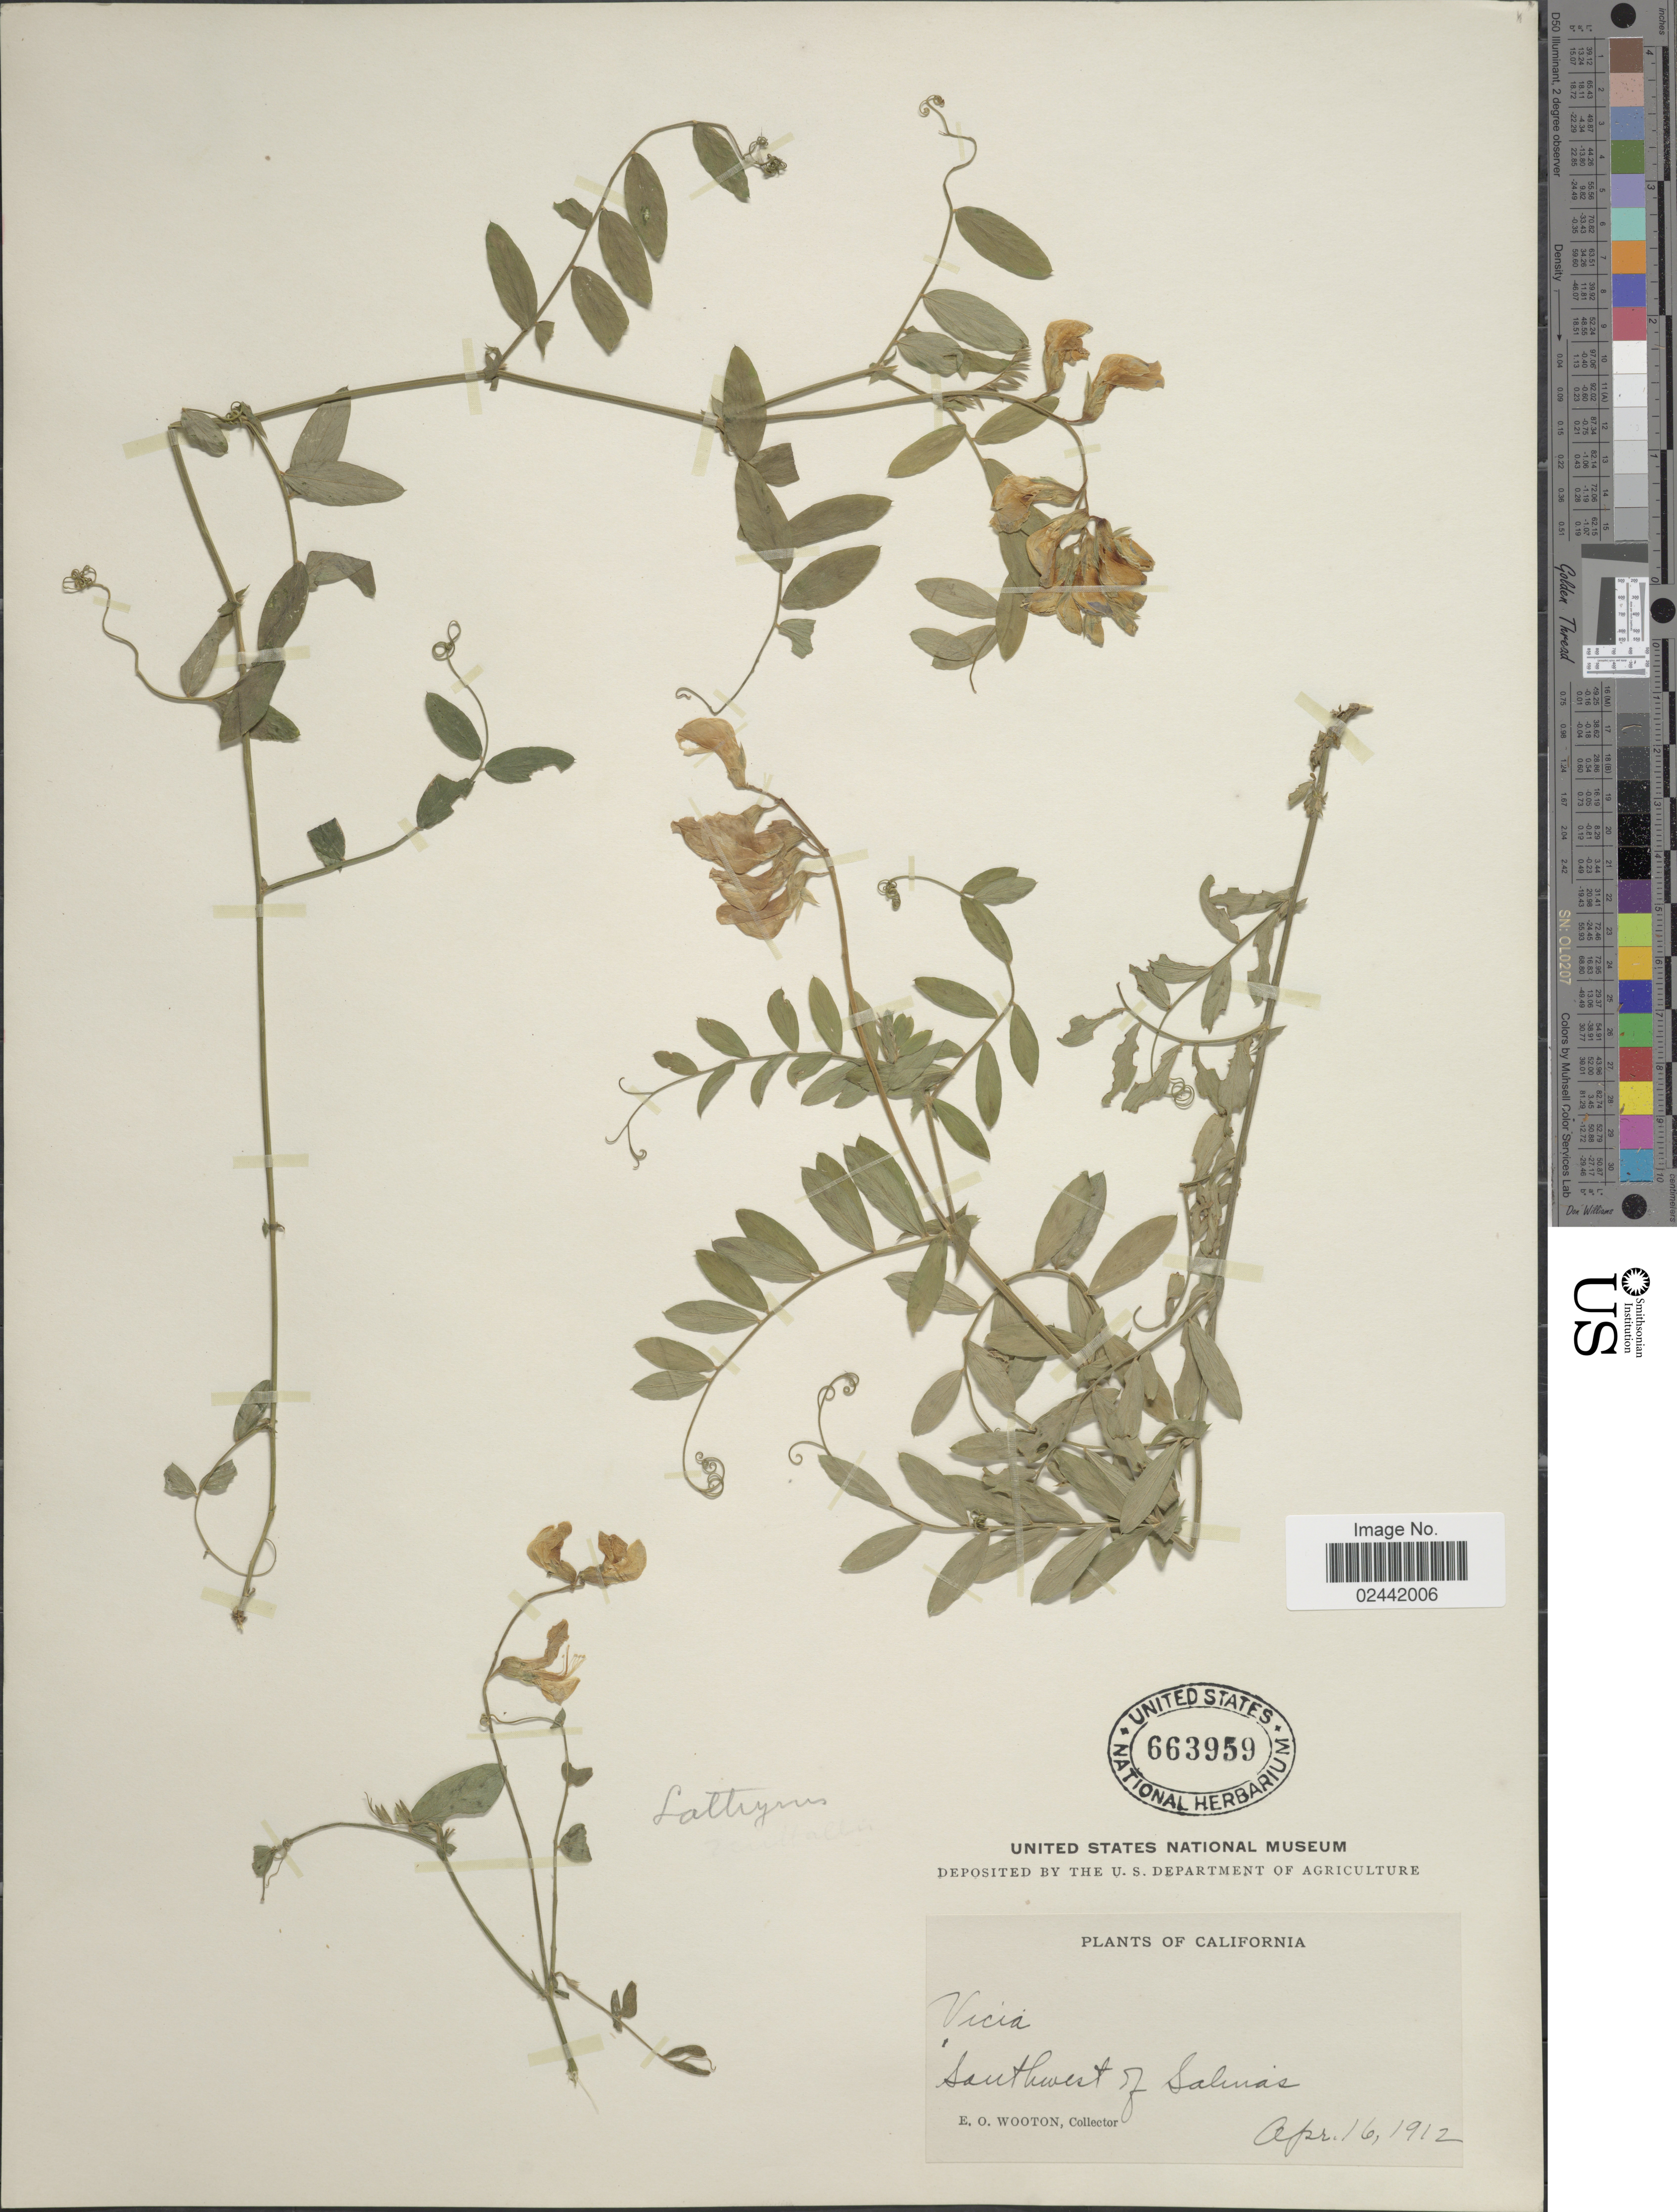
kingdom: Plantae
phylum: Tracheophyta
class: Magnoliopsida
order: Fabales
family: Fabaceae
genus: Lathyrus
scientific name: Lathyrus violaceus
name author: Greene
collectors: E. O. Wooton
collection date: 1912-04-16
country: United States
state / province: California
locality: Southwest of Salinas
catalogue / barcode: US 663959